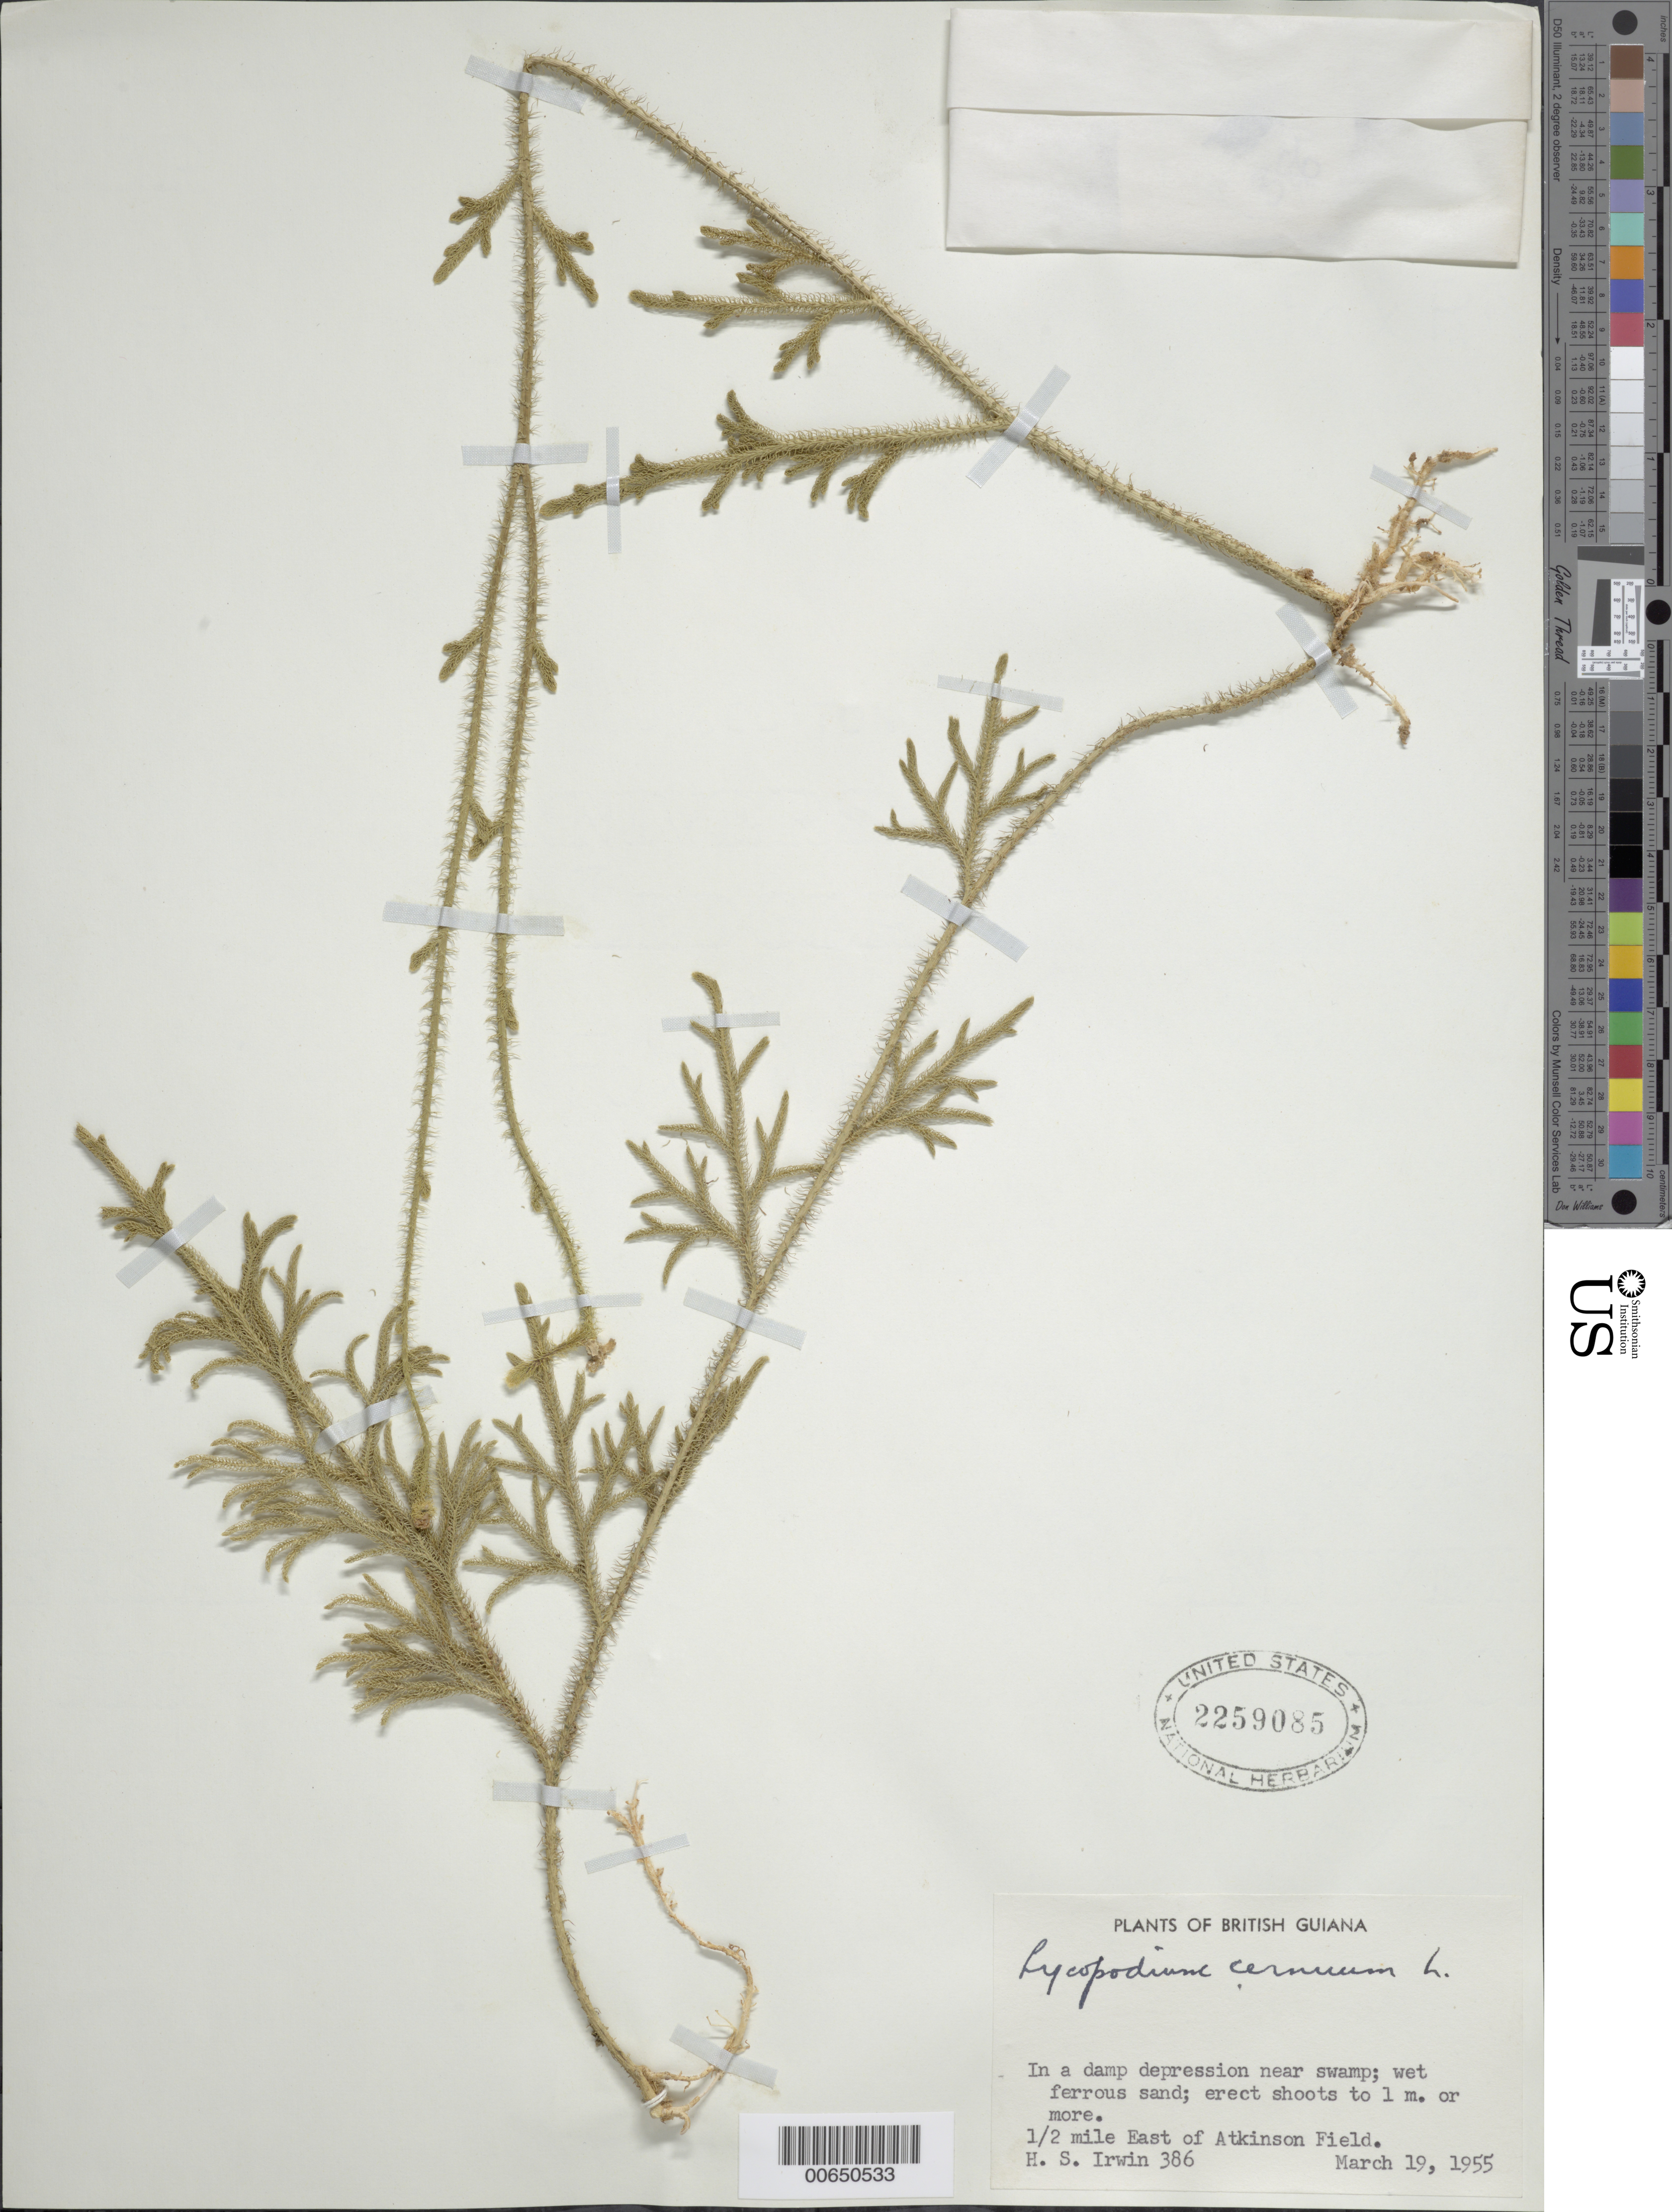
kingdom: Plantae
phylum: Tracheophyta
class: Lycopodiopsida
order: Lycopodiales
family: Lycopodiaceae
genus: Palhinhaea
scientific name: Palhinhaea cernua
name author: (L.) Vasc. & Franco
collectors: H. Irwin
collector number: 386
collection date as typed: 19-Mar-55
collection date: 1955-03-19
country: Guyana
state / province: Demerara-Mahaica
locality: Atkinson Field, 0.5 mi. E of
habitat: Damp depression near swamp; wet ferrous sand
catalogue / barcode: US 2259085